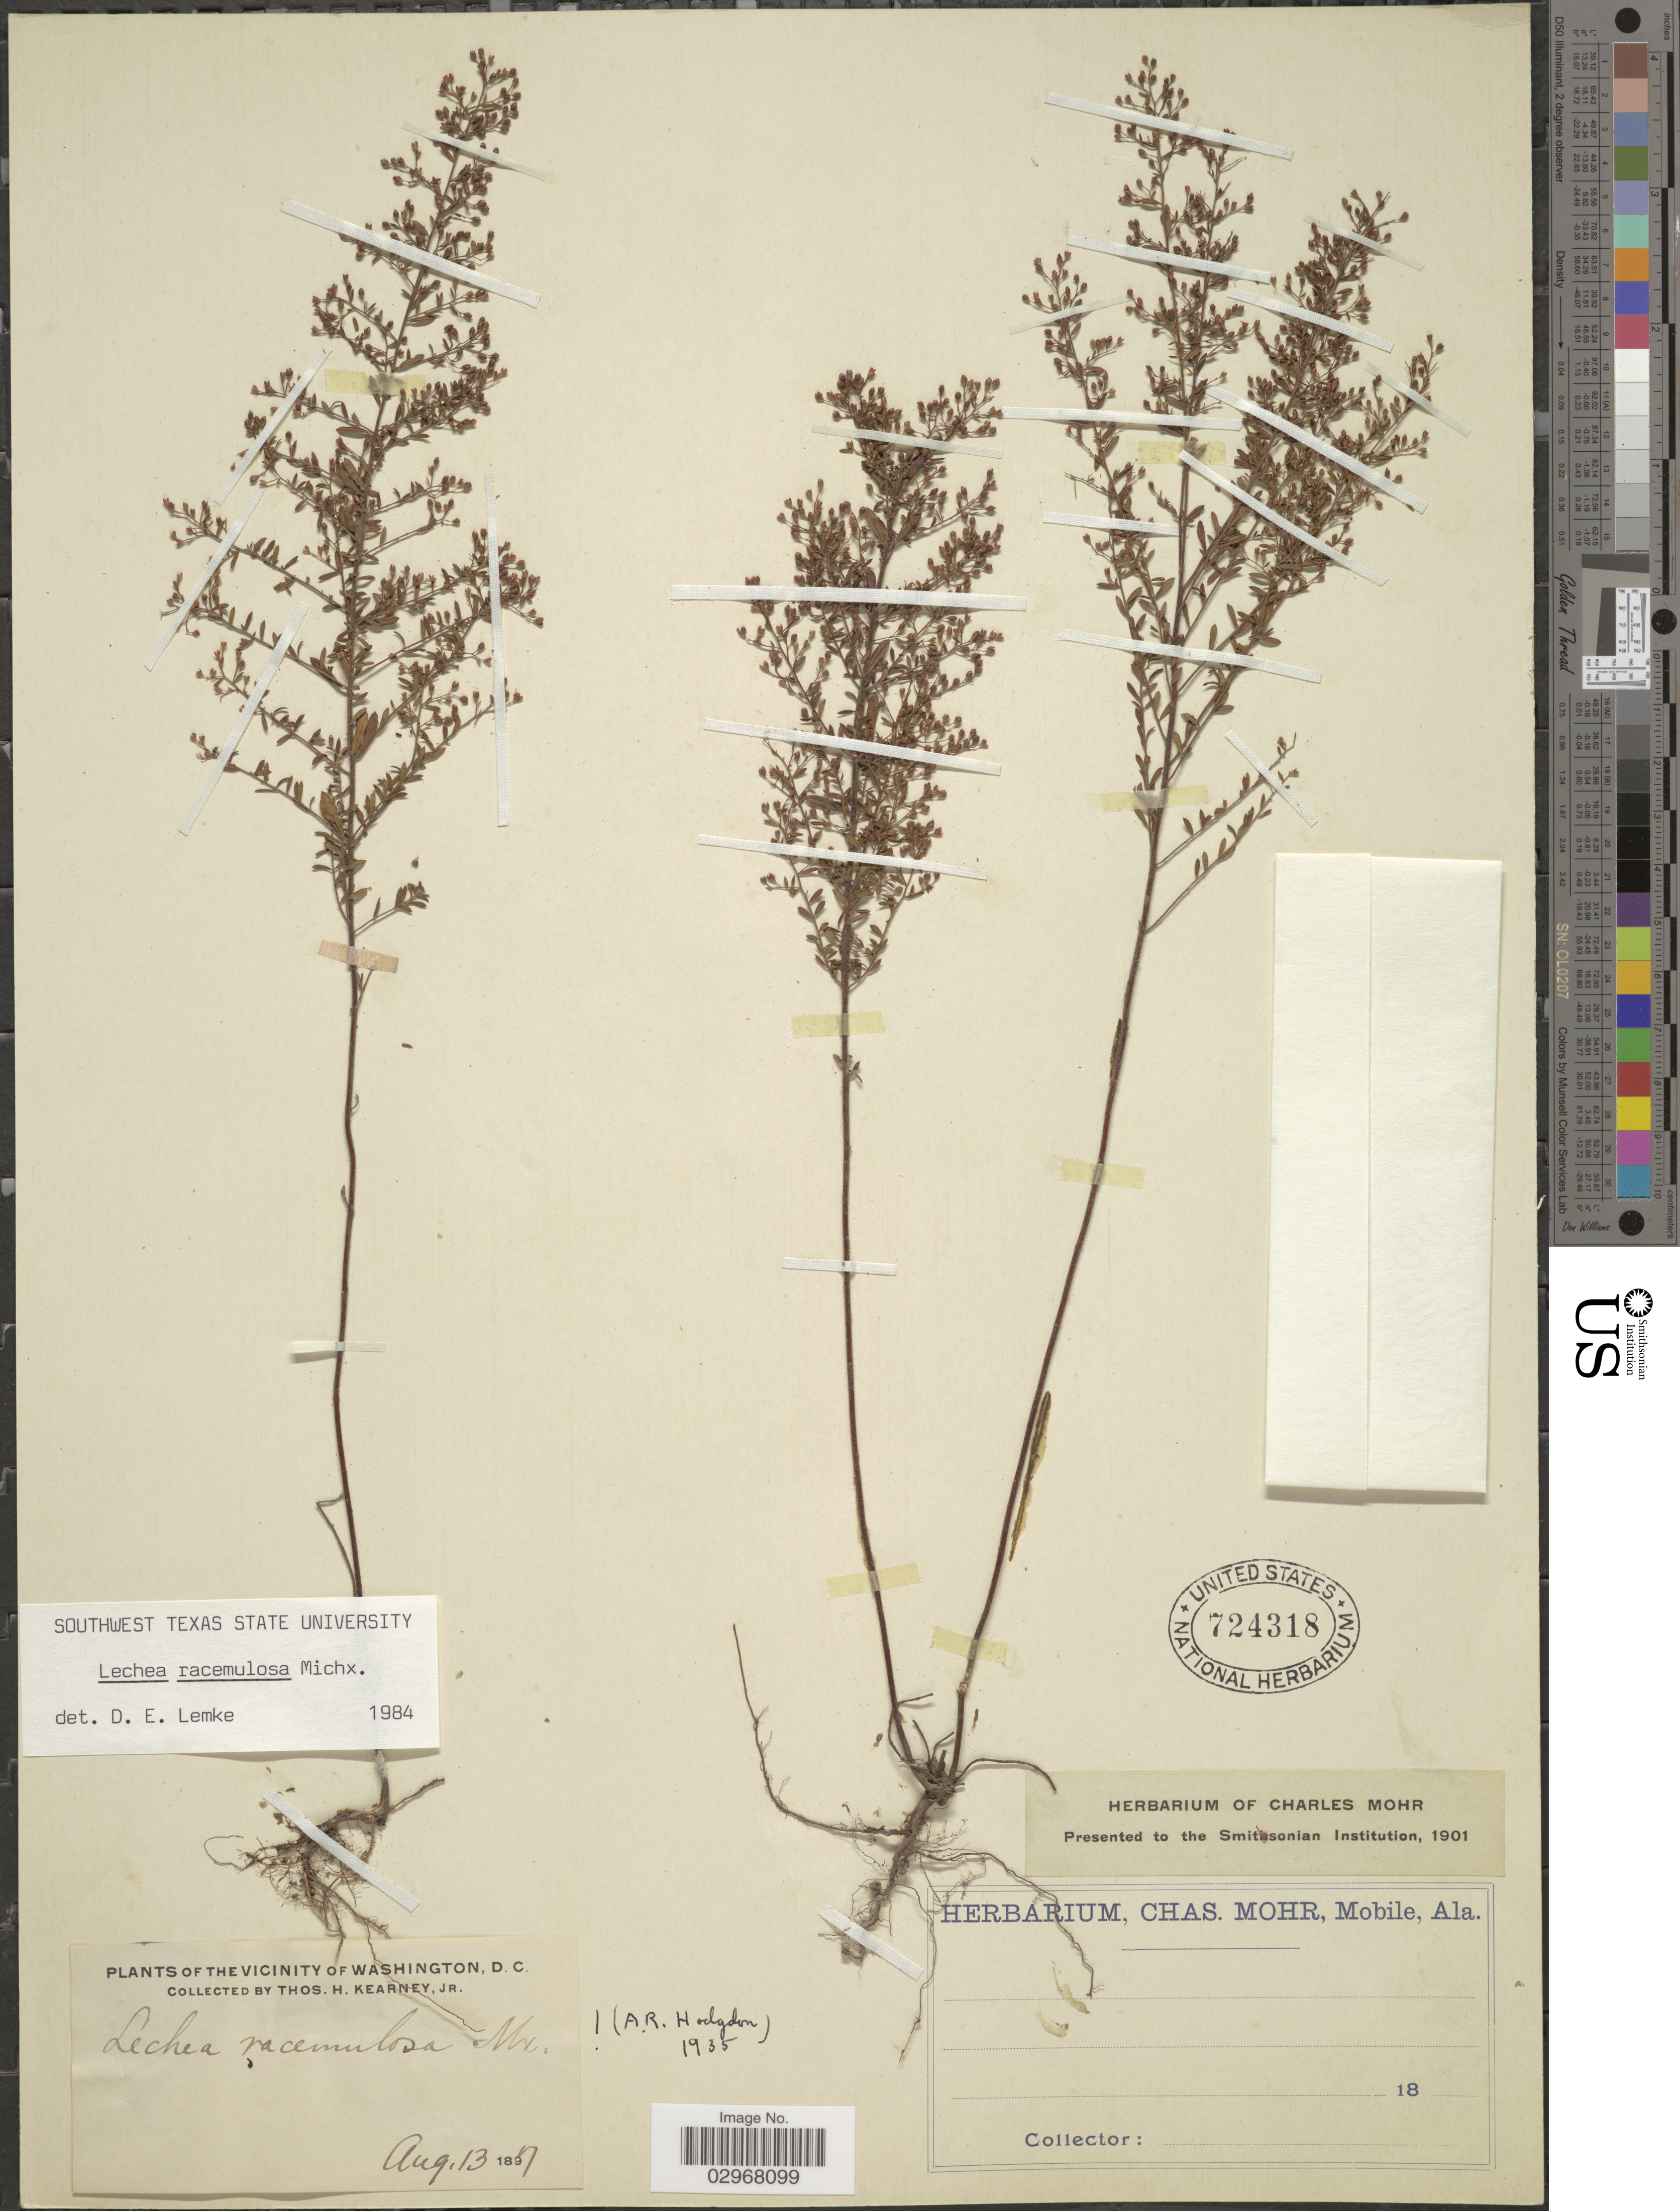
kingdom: Plantae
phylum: Tracheophyta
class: Magnoliopsida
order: Malvales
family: Cistaceae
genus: Lechea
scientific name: Lechea racemulosa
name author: Michx.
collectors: T. H. Kearney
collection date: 1897-08-13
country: United States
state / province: District of Columbia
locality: Vicinity of Washington, D. C.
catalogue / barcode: US 724318